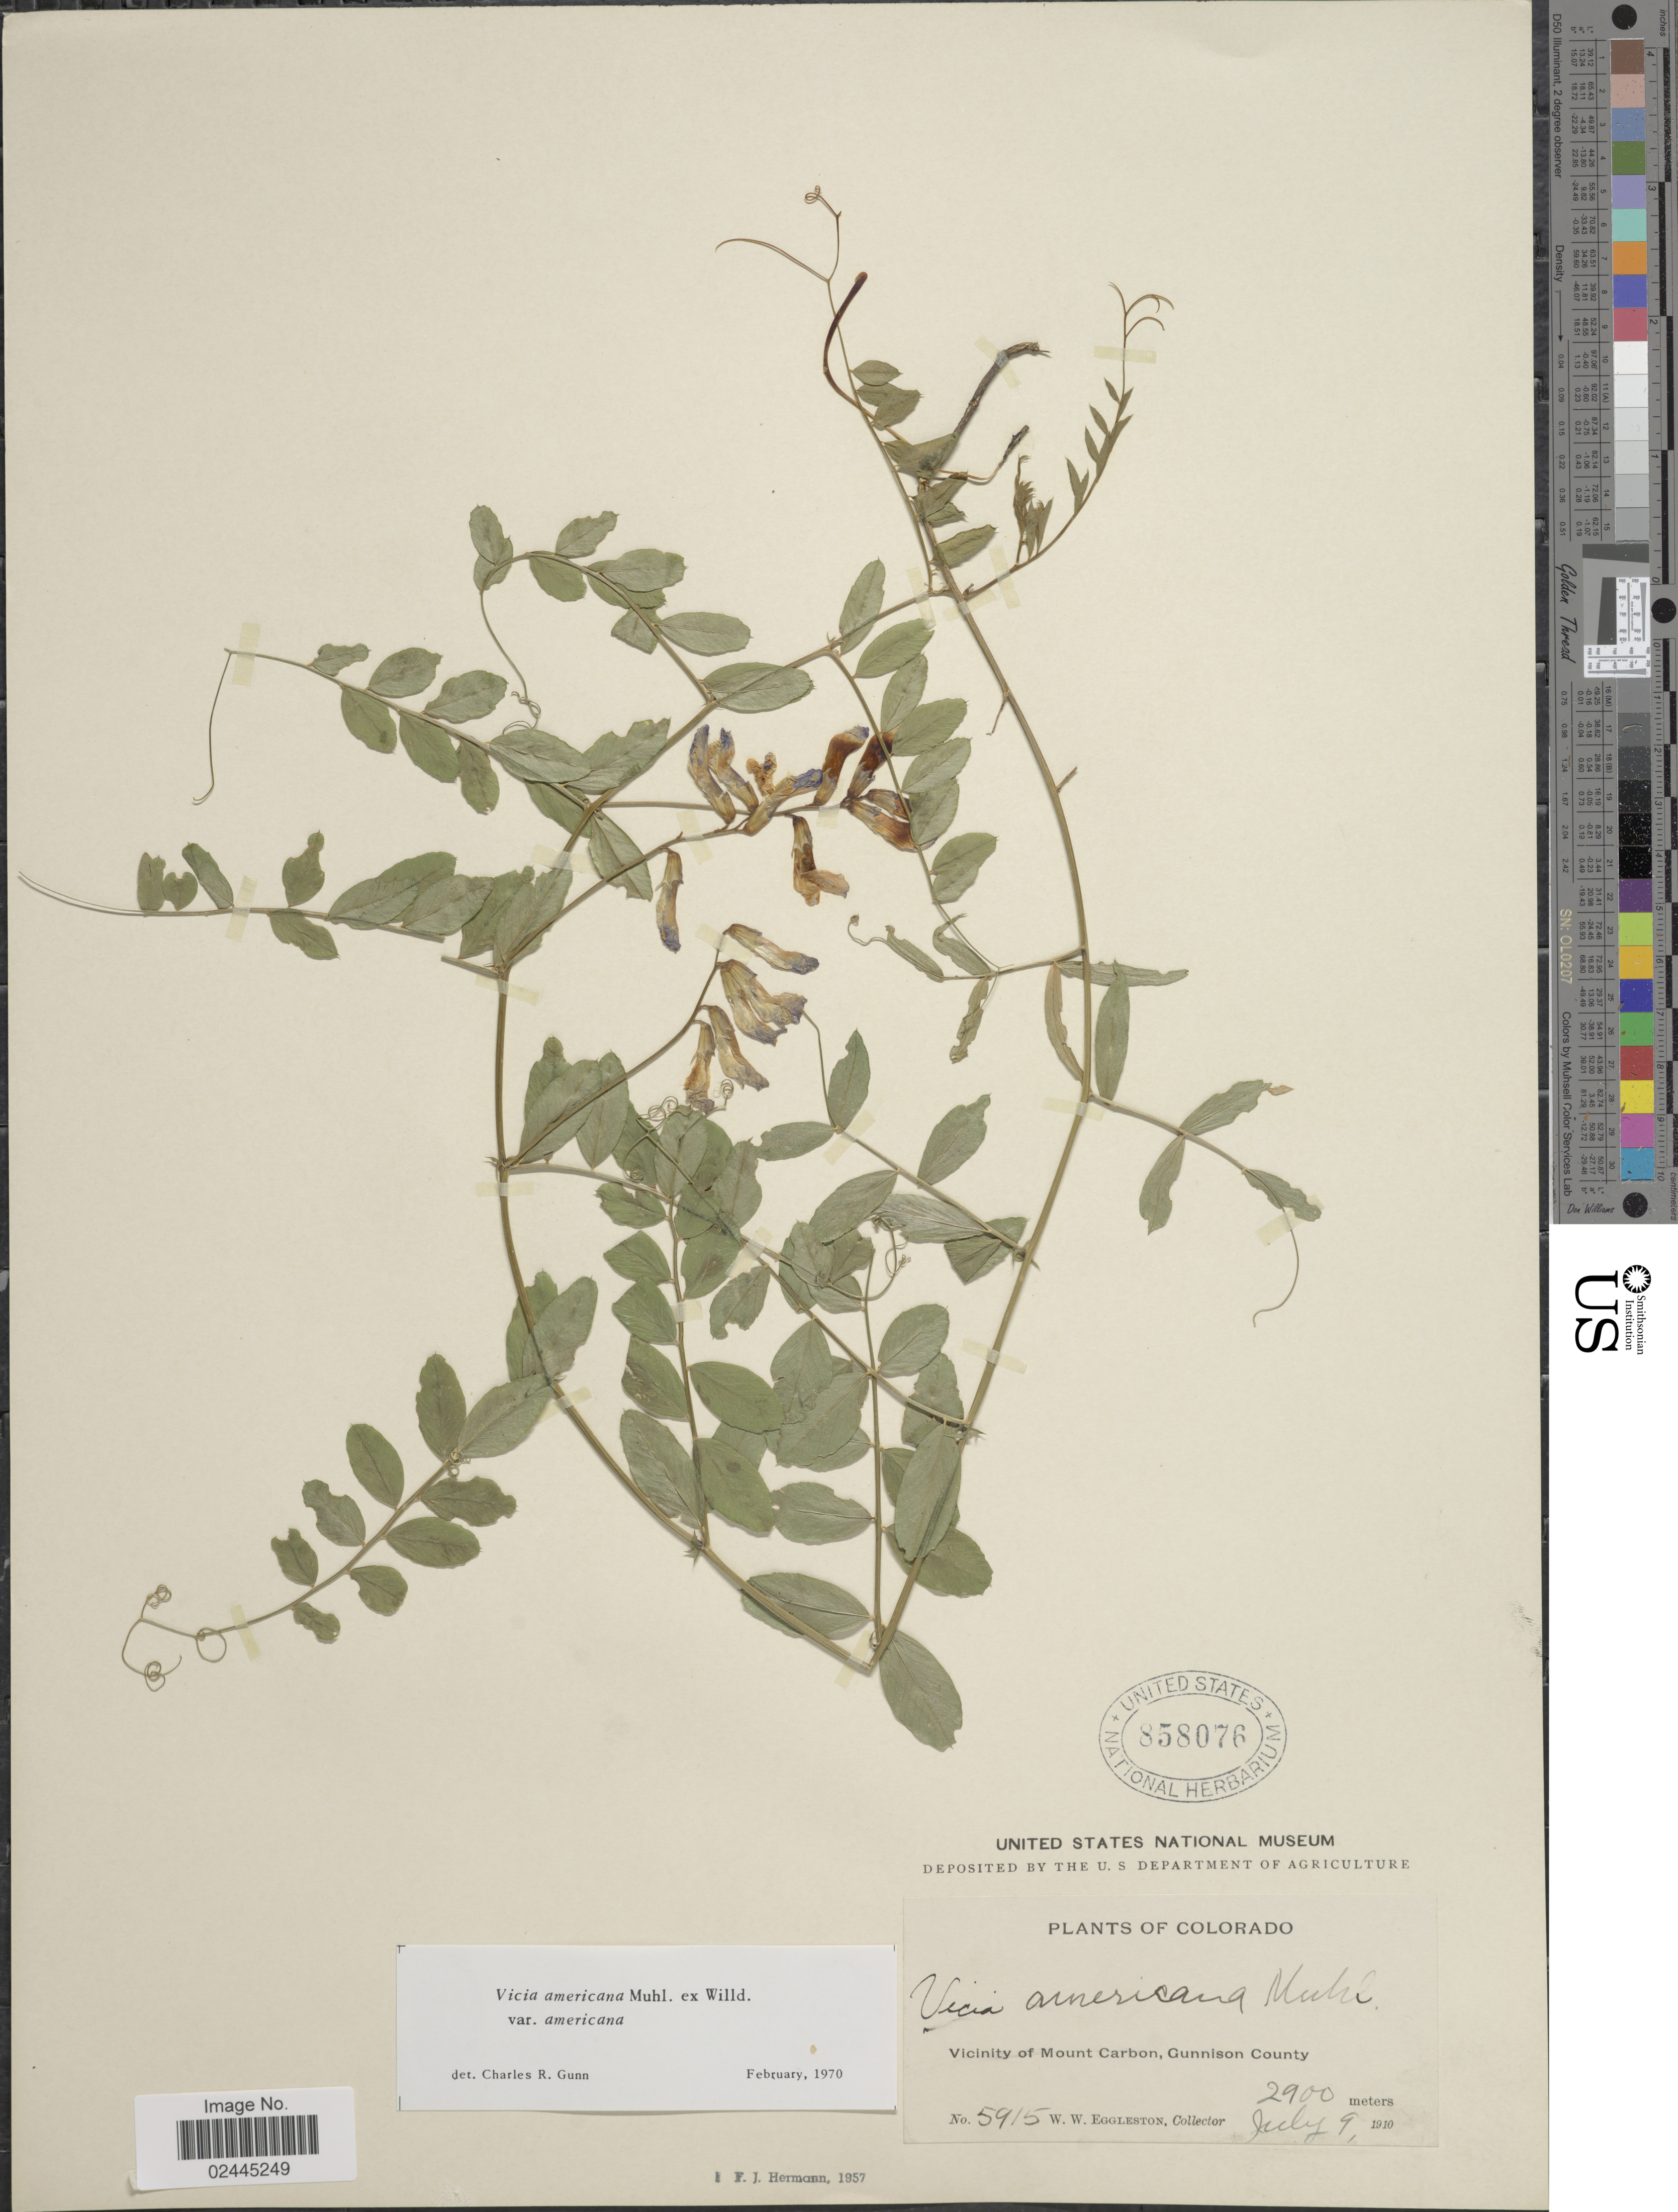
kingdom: Plantae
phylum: Tracheophyta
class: Magnoliopsida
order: Fabales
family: Fabaceae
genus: Vicia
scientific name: Vicia americana var. americana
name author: Muhl. ex Willd.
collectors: W. W. Eggleston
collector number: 5915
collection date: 1910-07-09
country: United States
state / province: Colorado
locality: Vicinity of Mount Carbon, Gunnison County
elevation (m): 2900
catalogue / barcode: US 858076